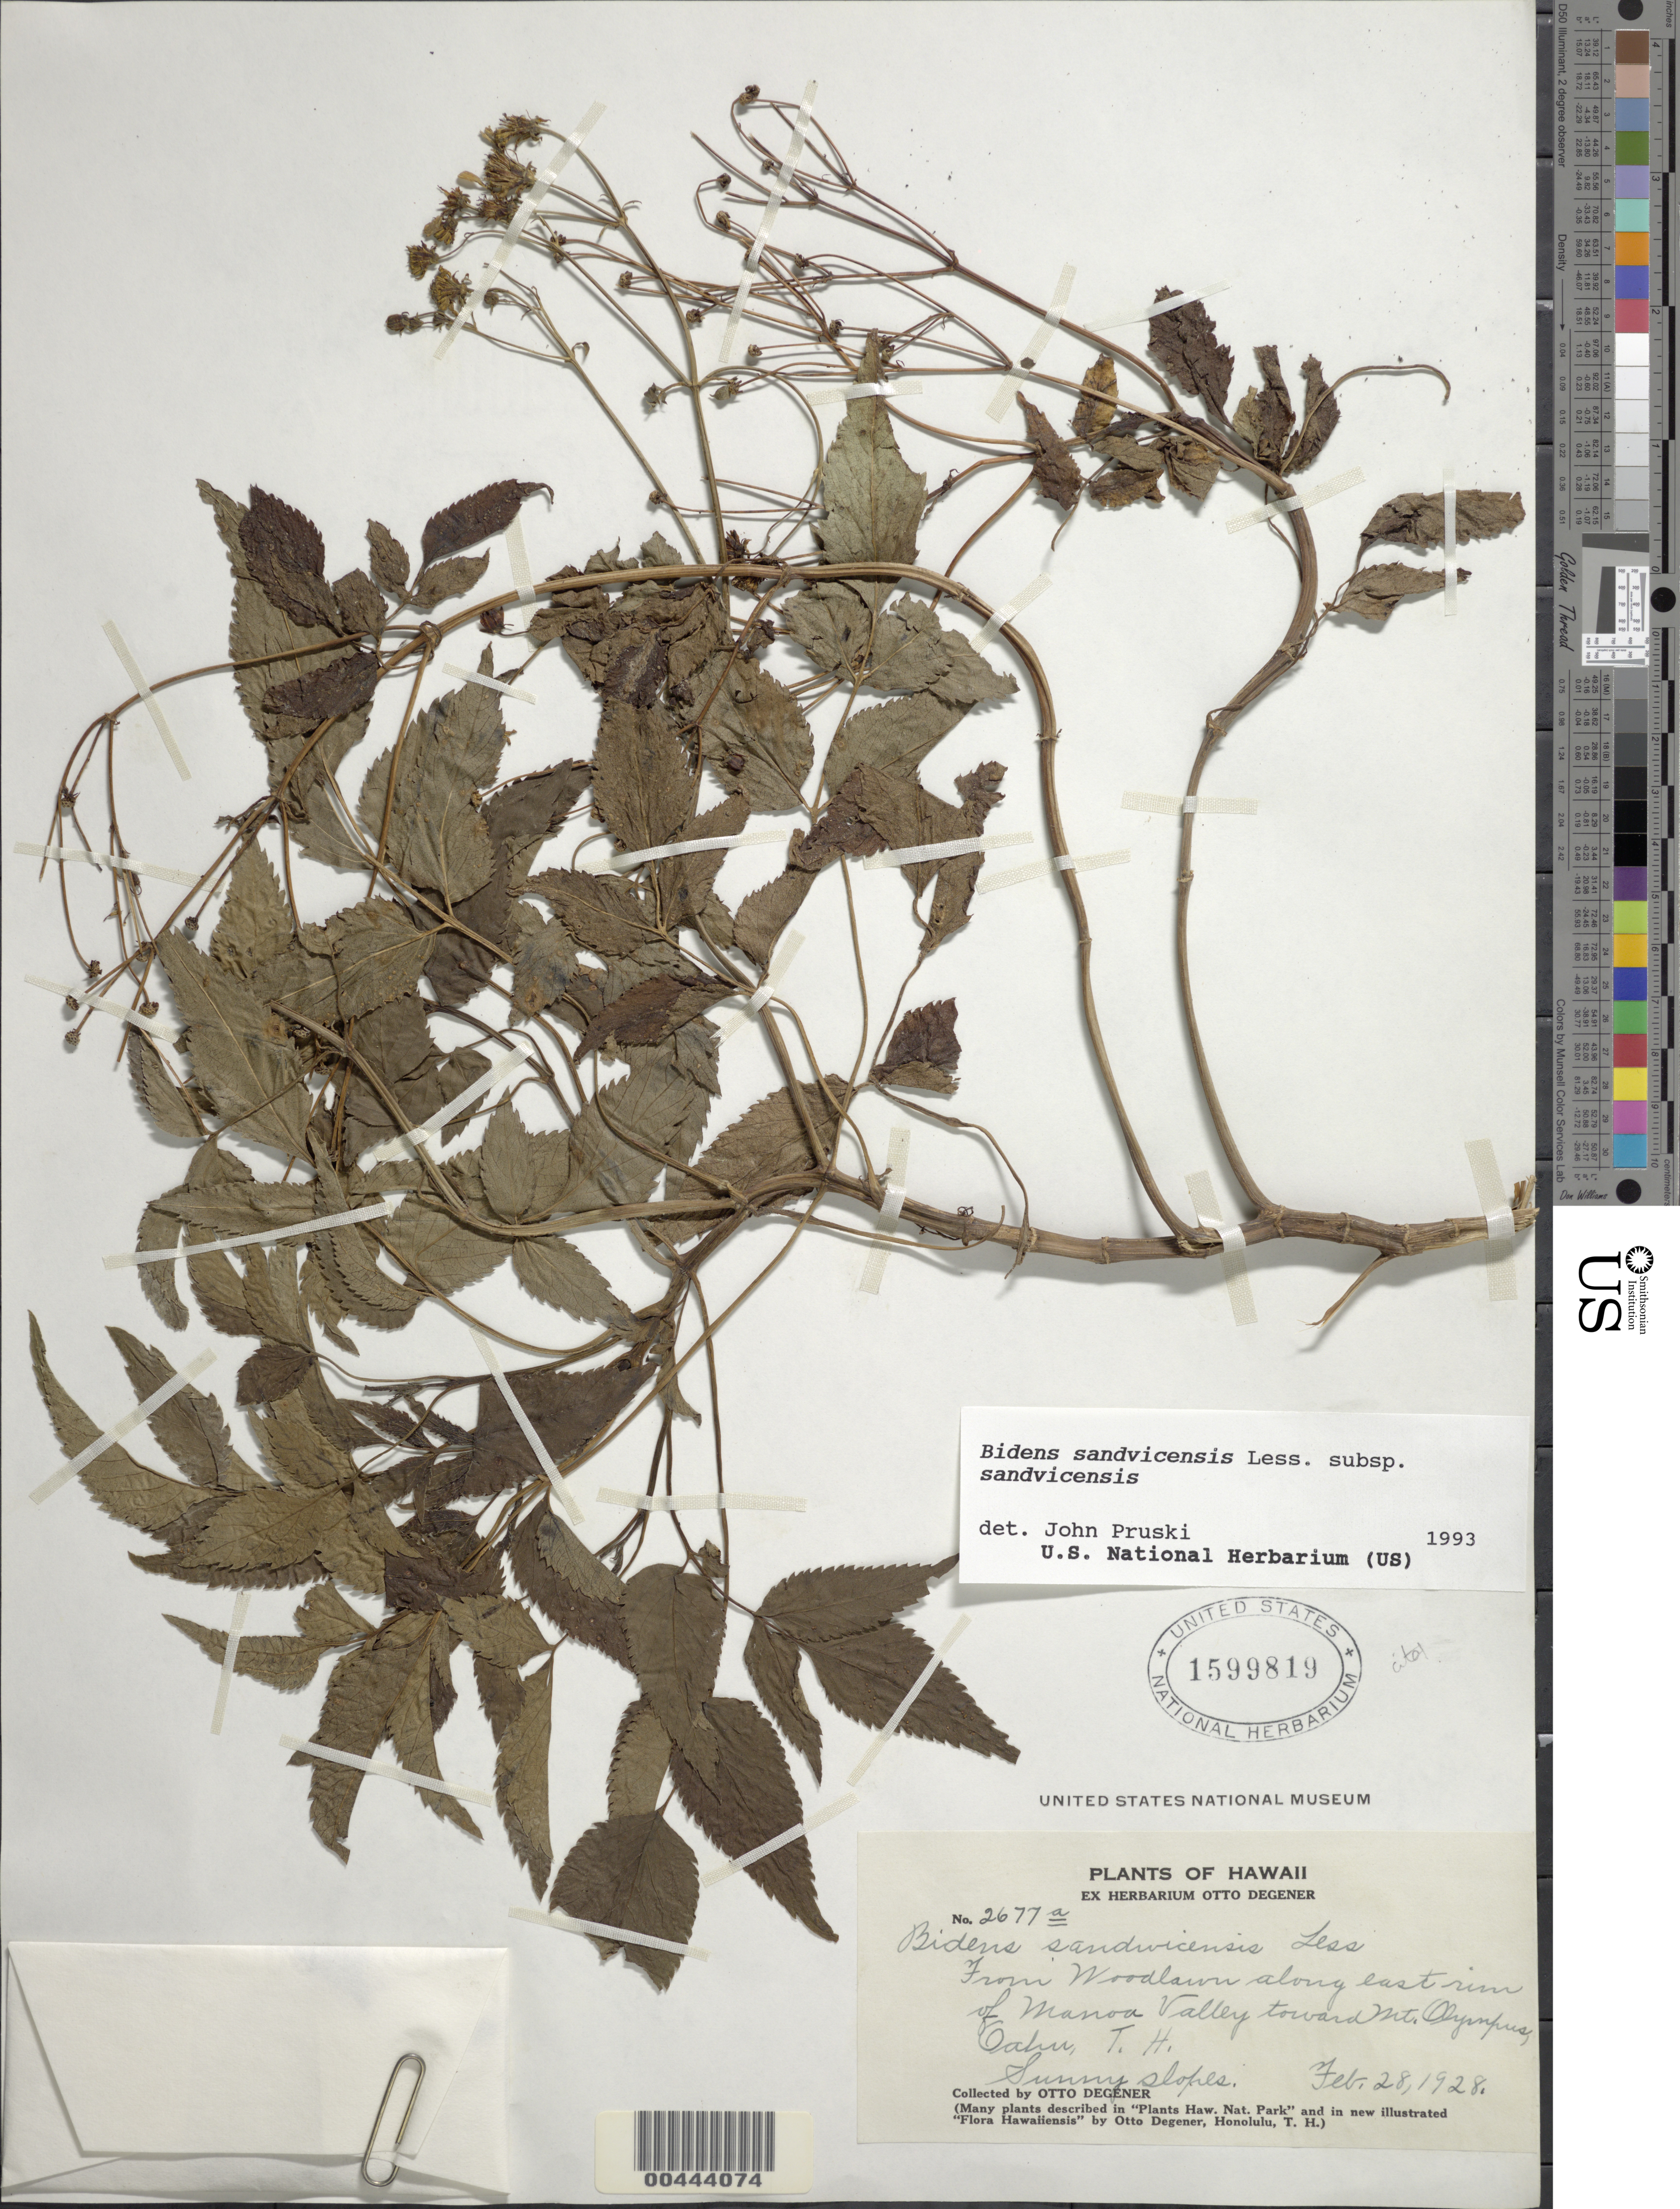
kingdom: Plantae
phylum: Tracheophyta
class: Magnoliopsida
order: Asterales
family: Asteraceae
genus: Bidens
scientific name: Bidens sandvicensis subsp. sandvicensis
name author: Less.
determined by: Pruski, J. F.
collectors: O. Degener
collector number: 2677a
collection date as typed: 28 Feb 1928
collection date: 1928-02-28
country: United States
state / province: Hawaii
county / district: Honolulu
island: Oahu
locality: From Woodlawn along E rim of Manoa Valley toward Mount Olympus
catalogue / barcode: US 1599819